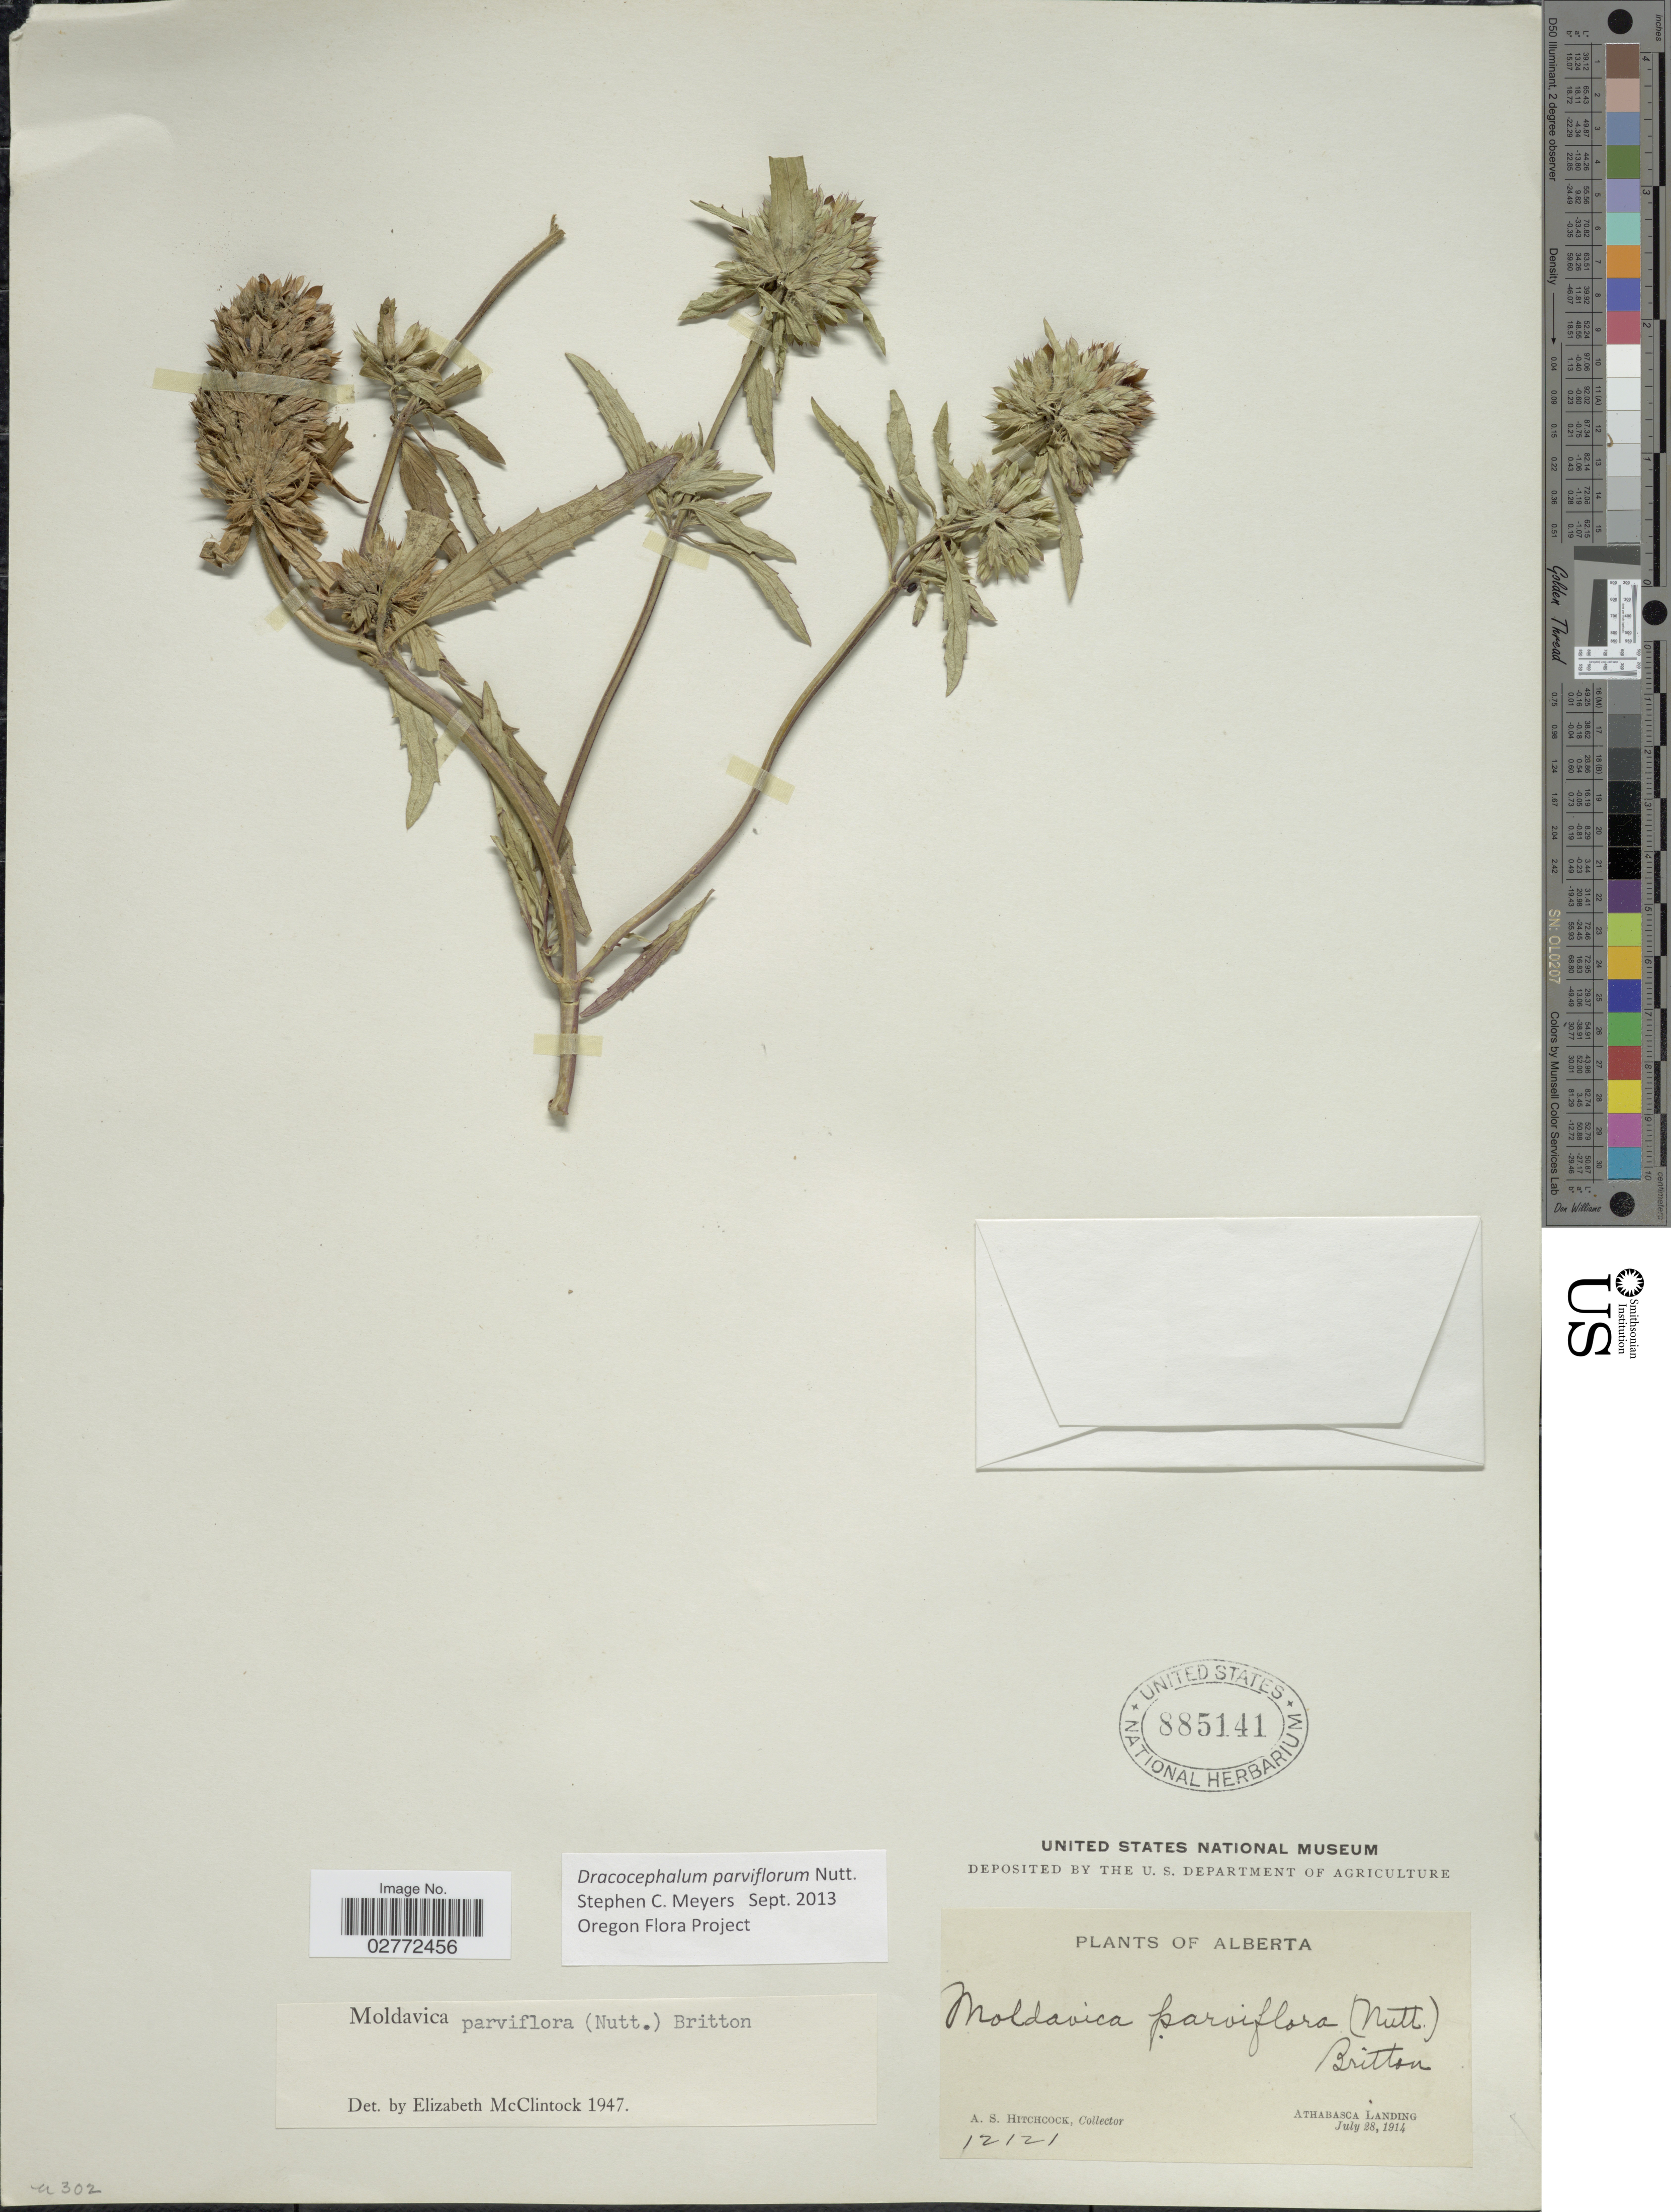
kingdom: Plantae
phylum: Tracheophyta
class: Magnoliopsida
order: Lamiales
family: Lamiaceae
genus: Dracocephalum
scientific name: Dracocephalum parviflorum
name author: Nutt.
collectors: A. S. Hitchcock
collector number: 12121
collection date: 1914-07-28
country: Canada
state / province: Alberta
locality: Athabasca Landing.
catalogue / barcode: US 885141